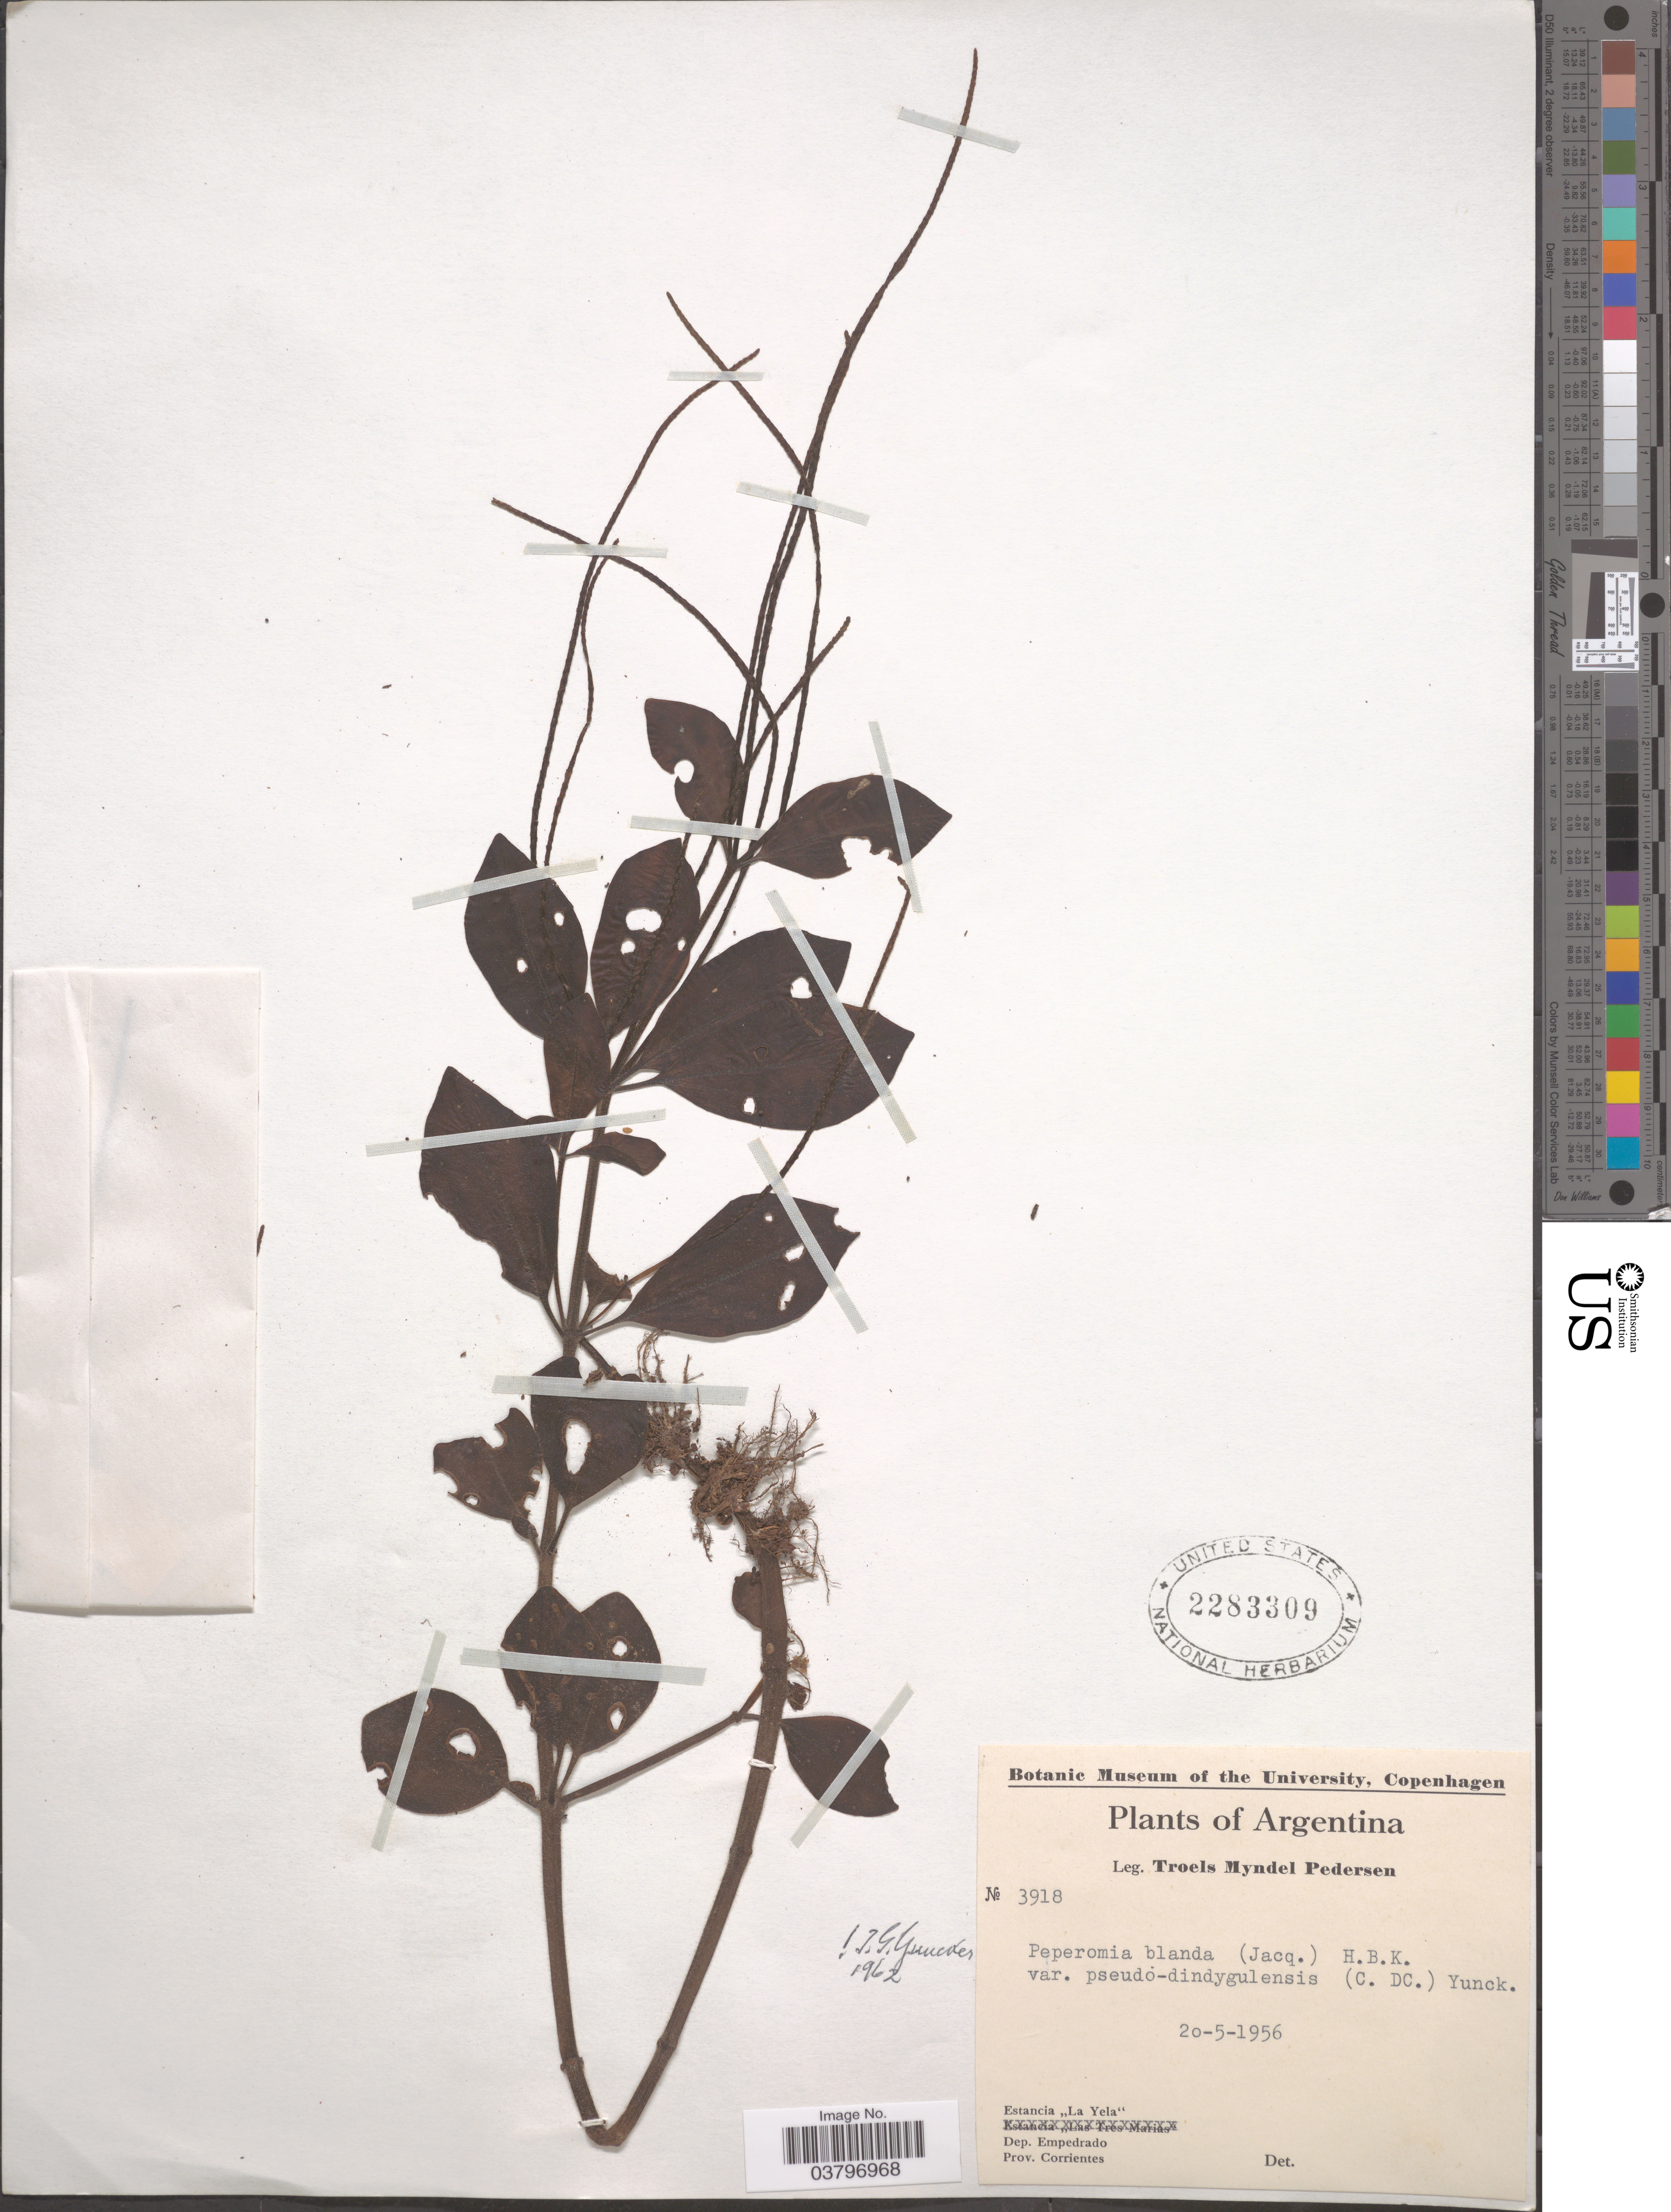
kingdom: Plantae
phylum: Tracheophyta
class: Magnoliopsida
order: Piperales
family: Piperaceae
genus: Peperomia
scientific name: Peperomia blanda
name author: (Jacq.) Kunth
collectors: T. Pederson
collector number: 3918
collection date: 1956-05-20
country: Argentina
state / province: Corrientes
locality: Estancia "La Yela". Dep. Empedrado.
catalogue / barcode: US 2283309